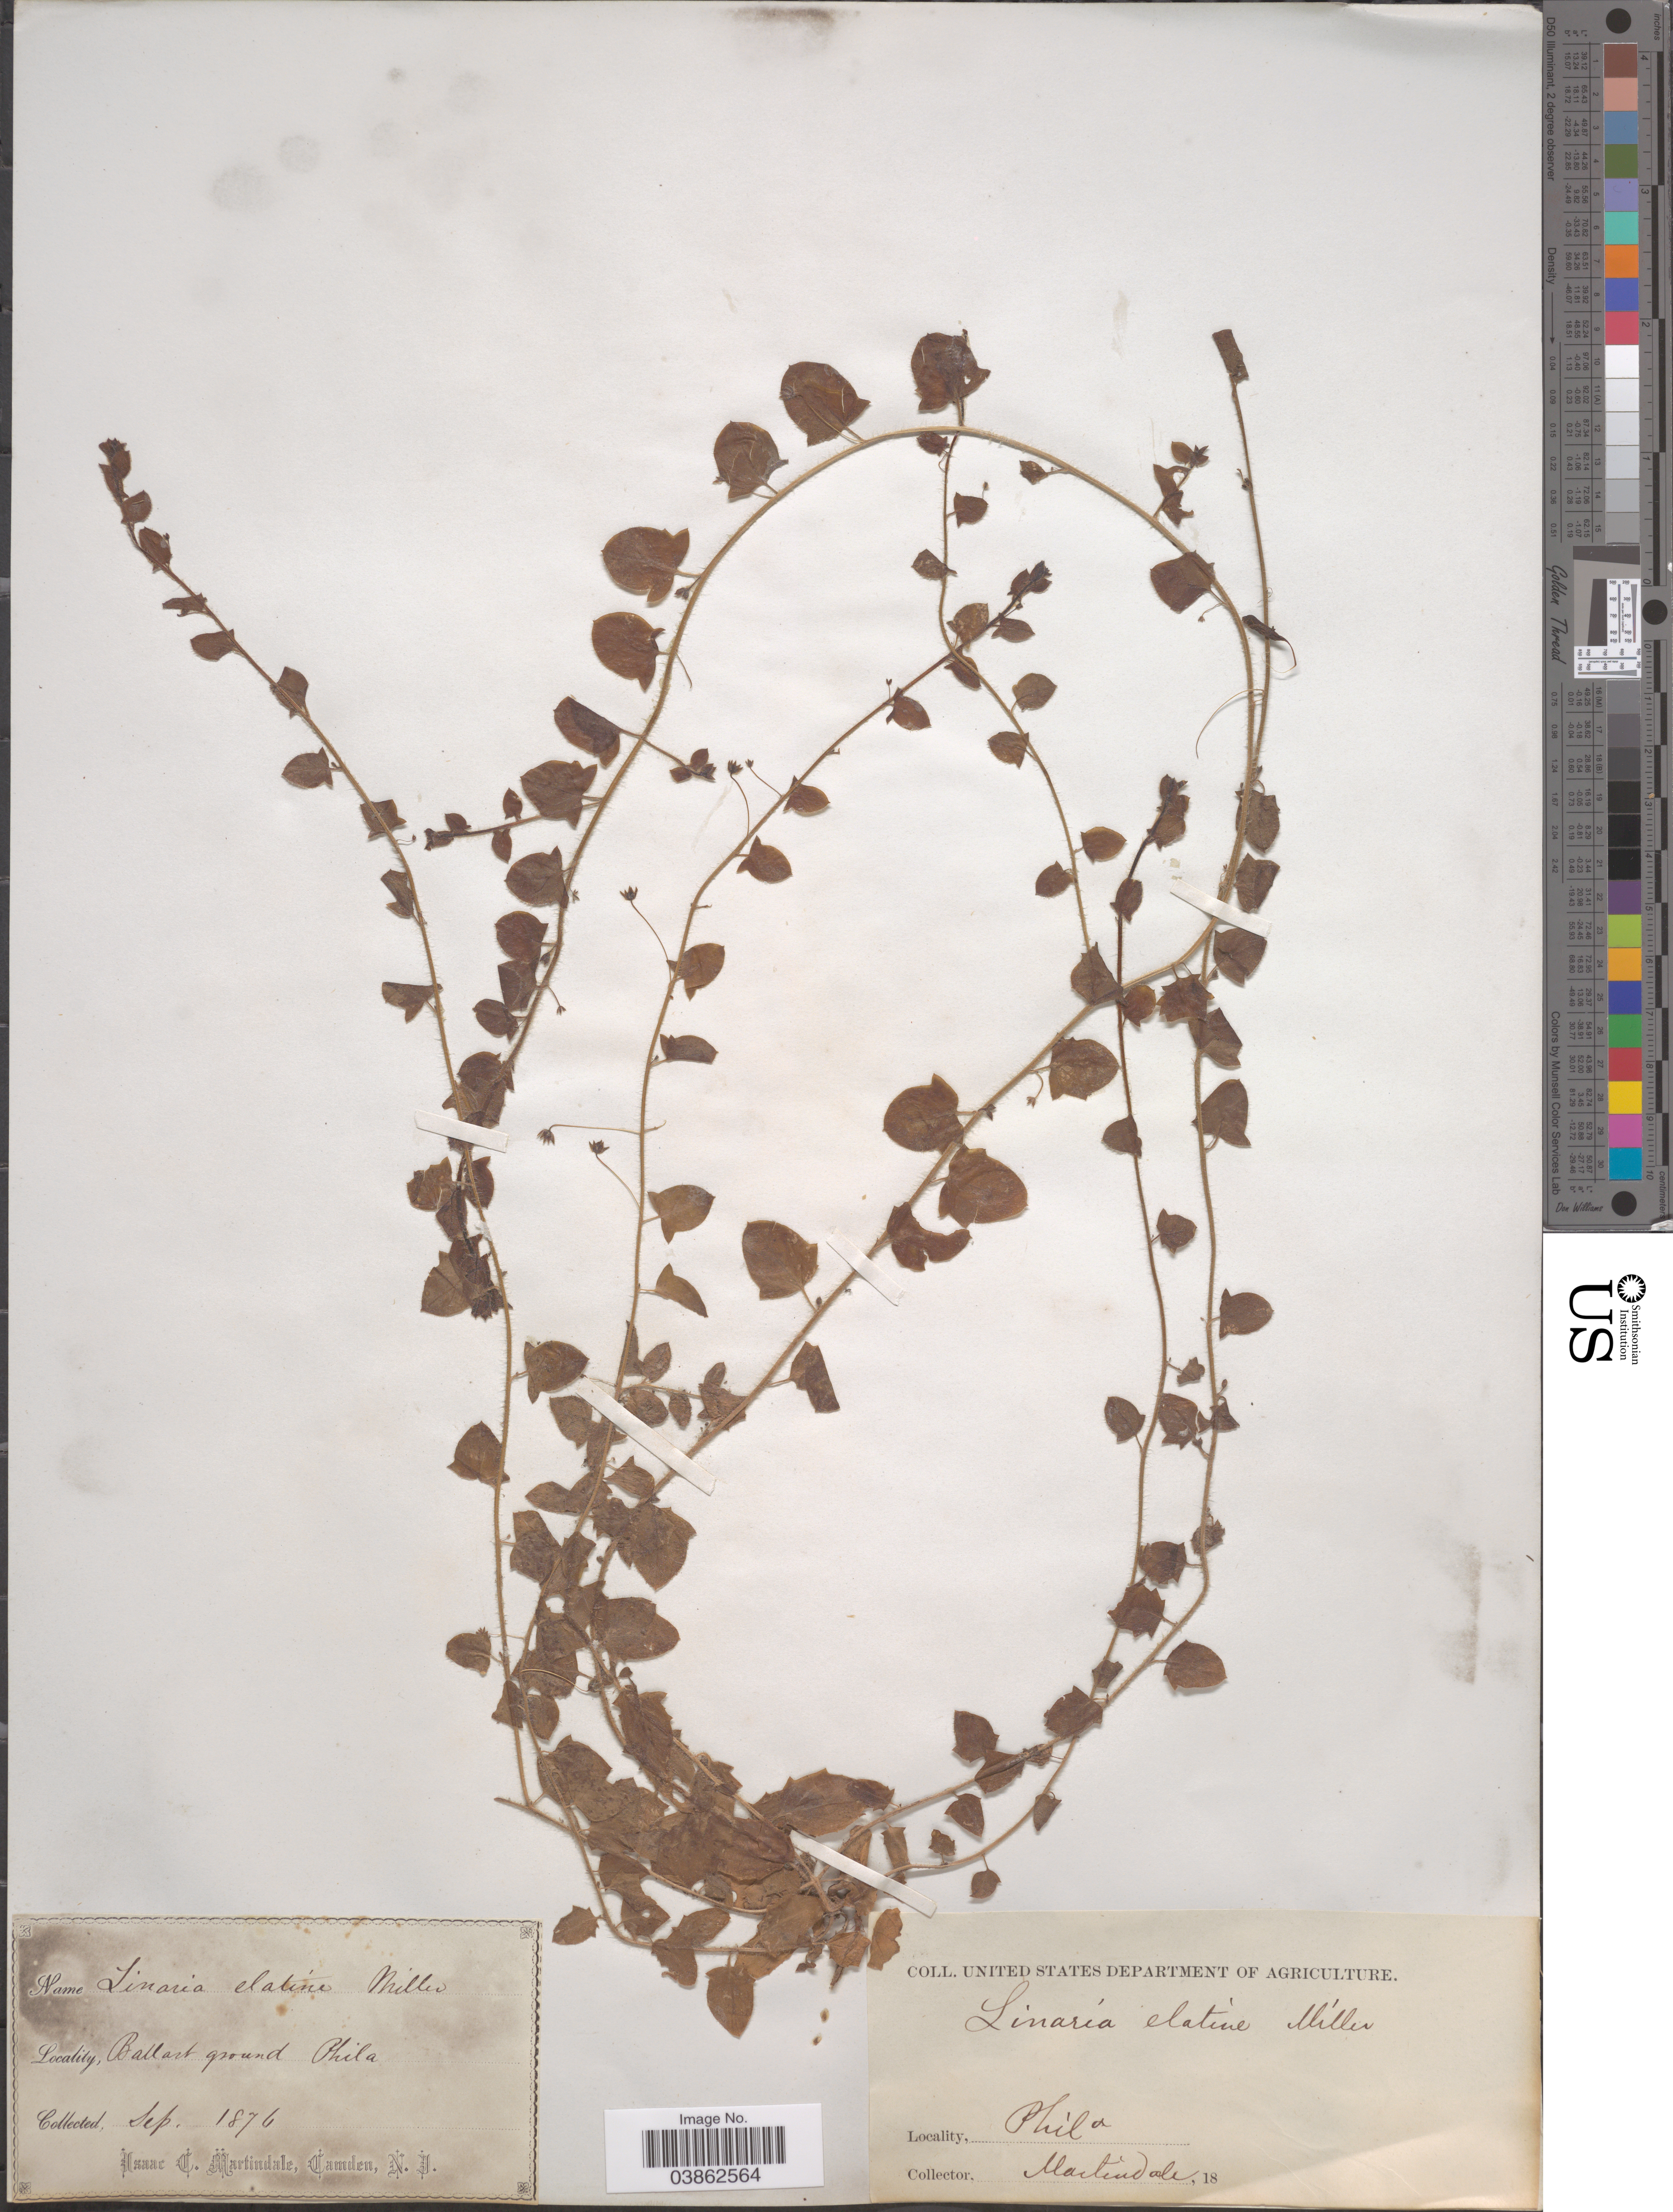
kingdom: Plantae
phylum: Tracheophyta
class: Magnoliopsida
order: Lamiales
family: Plantaginaceae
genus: Kickxia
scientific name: Kickxia elatine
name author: (L.) Dumort.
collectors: I. C. Martindale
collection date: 1876-09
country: United States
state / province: New Jersey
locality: Phila.